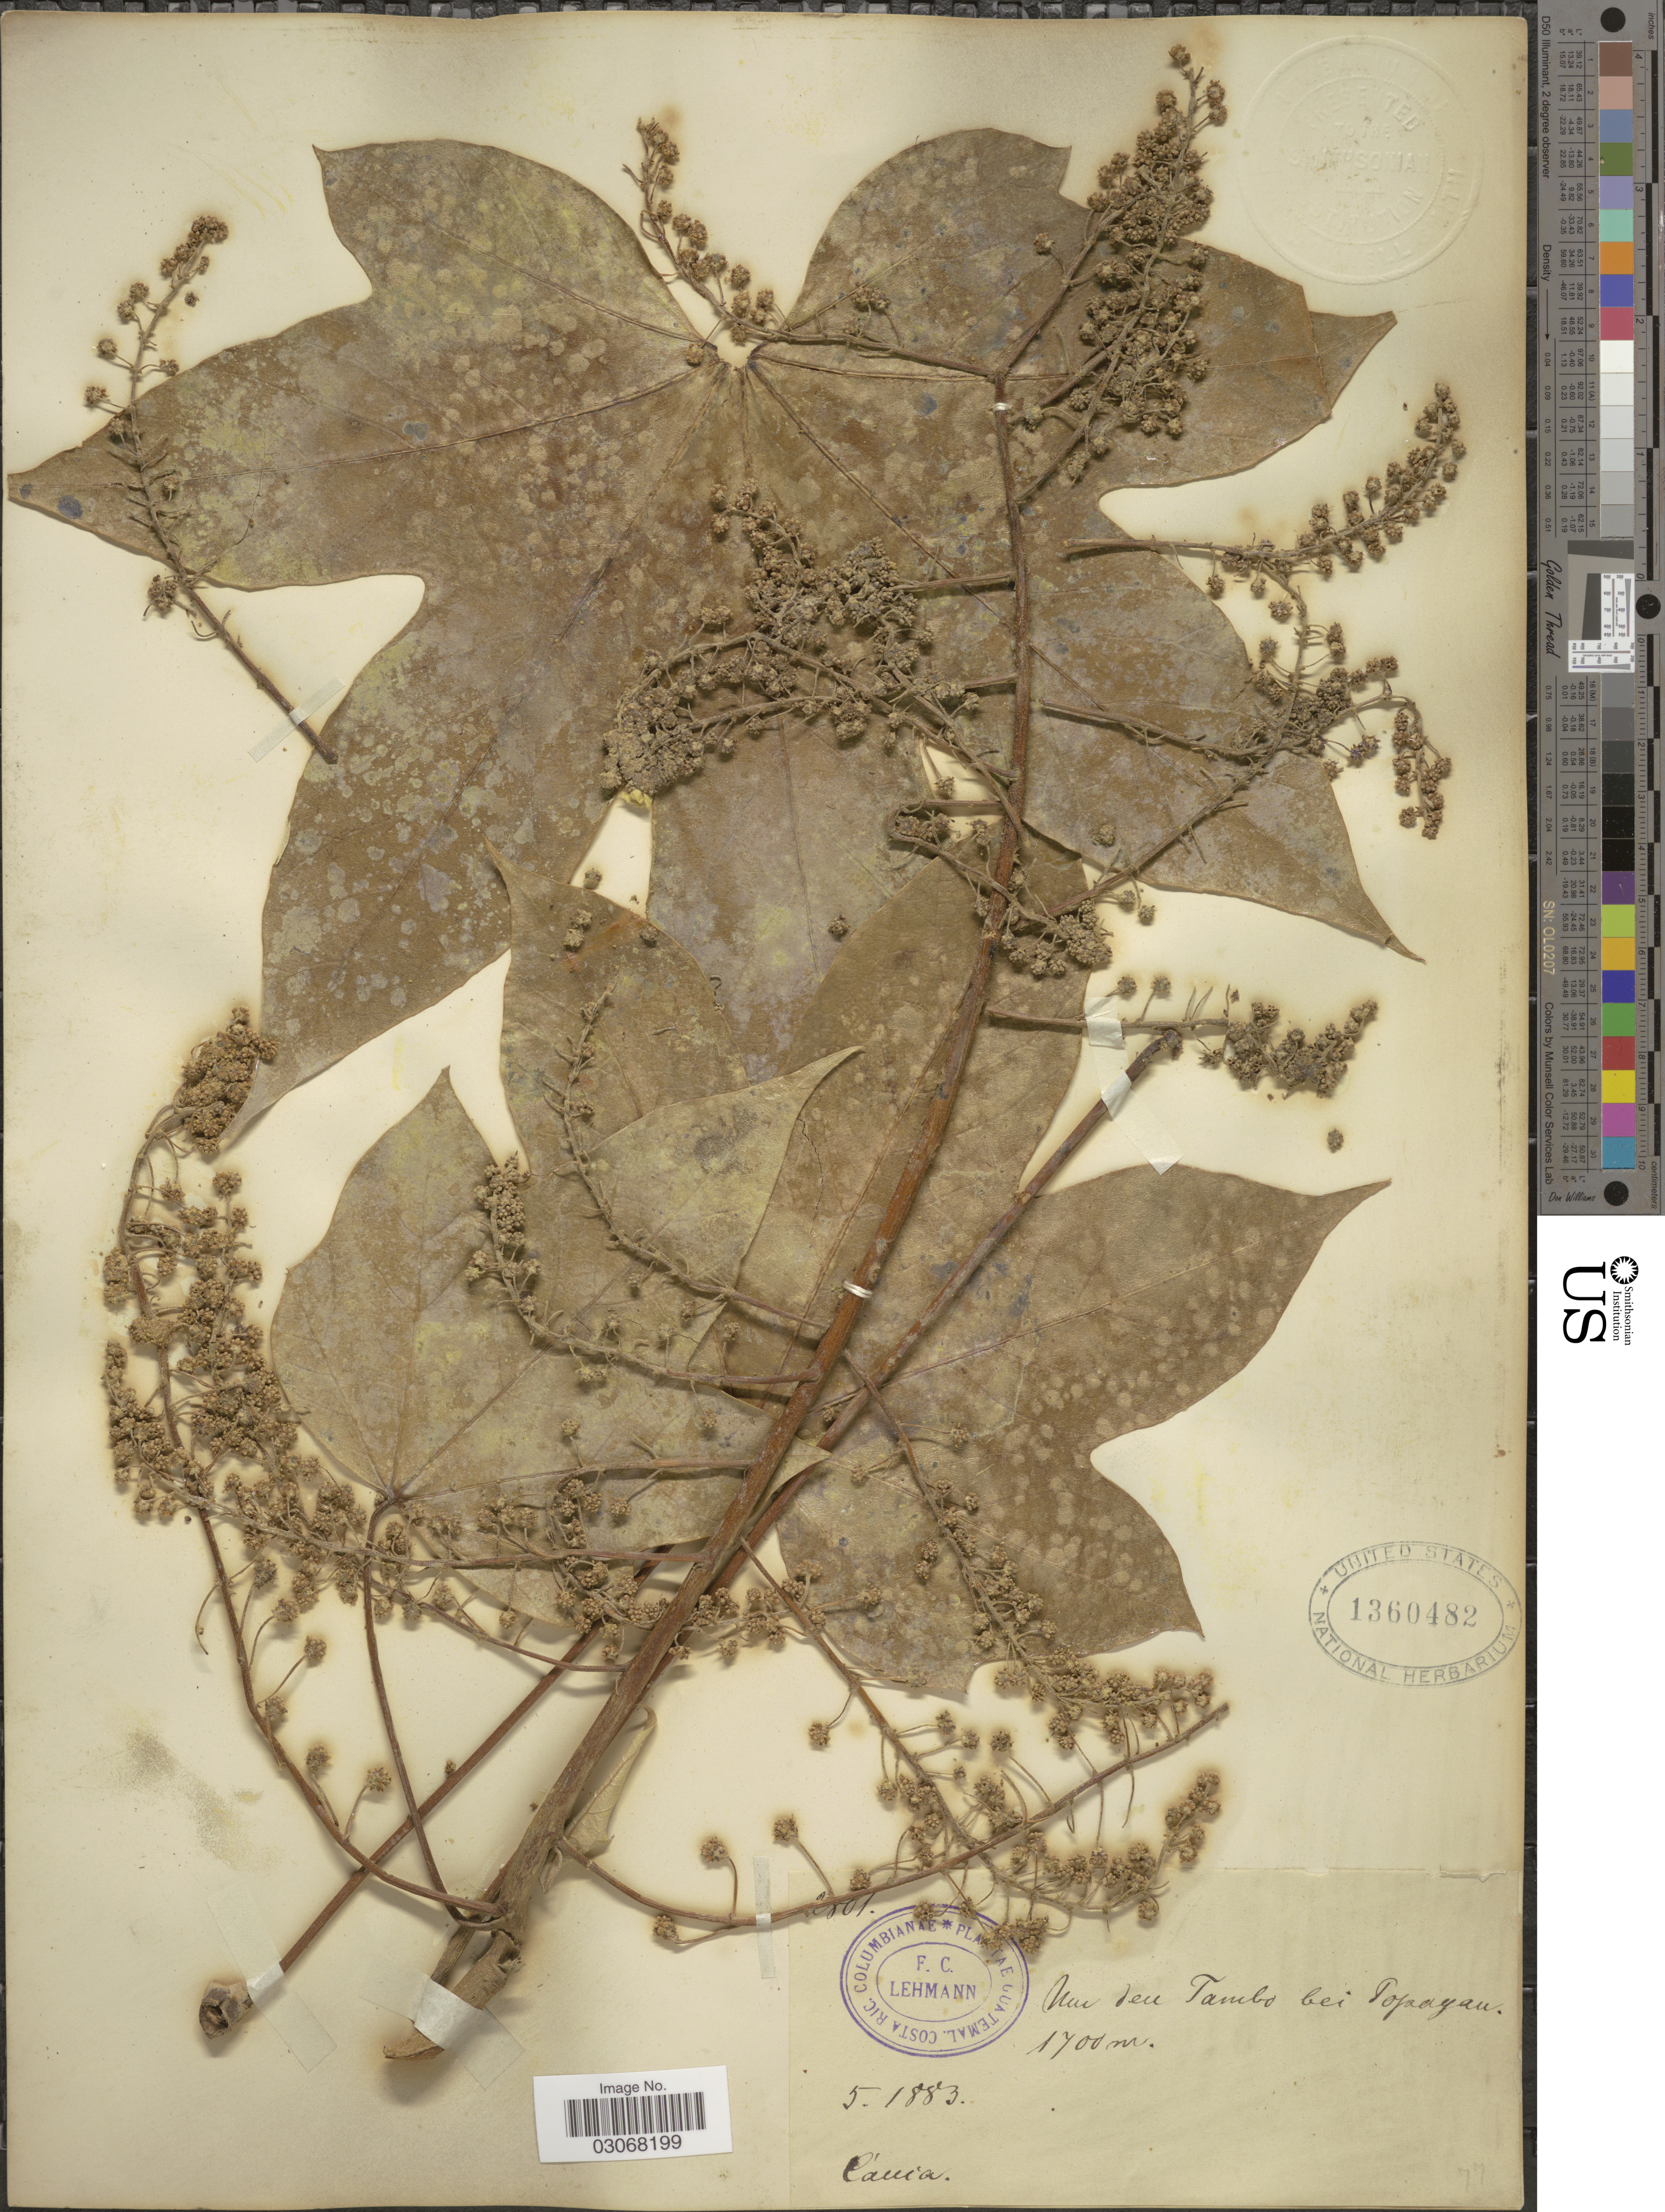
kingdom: Plantae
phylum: Tracheophyta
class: Magnoliopsida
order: Apiales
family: Araliaceae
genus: Oreopanax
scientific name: Oreopanax sp.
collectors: F. C. Lehmann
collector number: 6801*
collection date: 1883-05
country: Colombia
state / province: Cauca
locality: Um deu Tambo bei Popayan.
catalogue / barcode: US 1360482